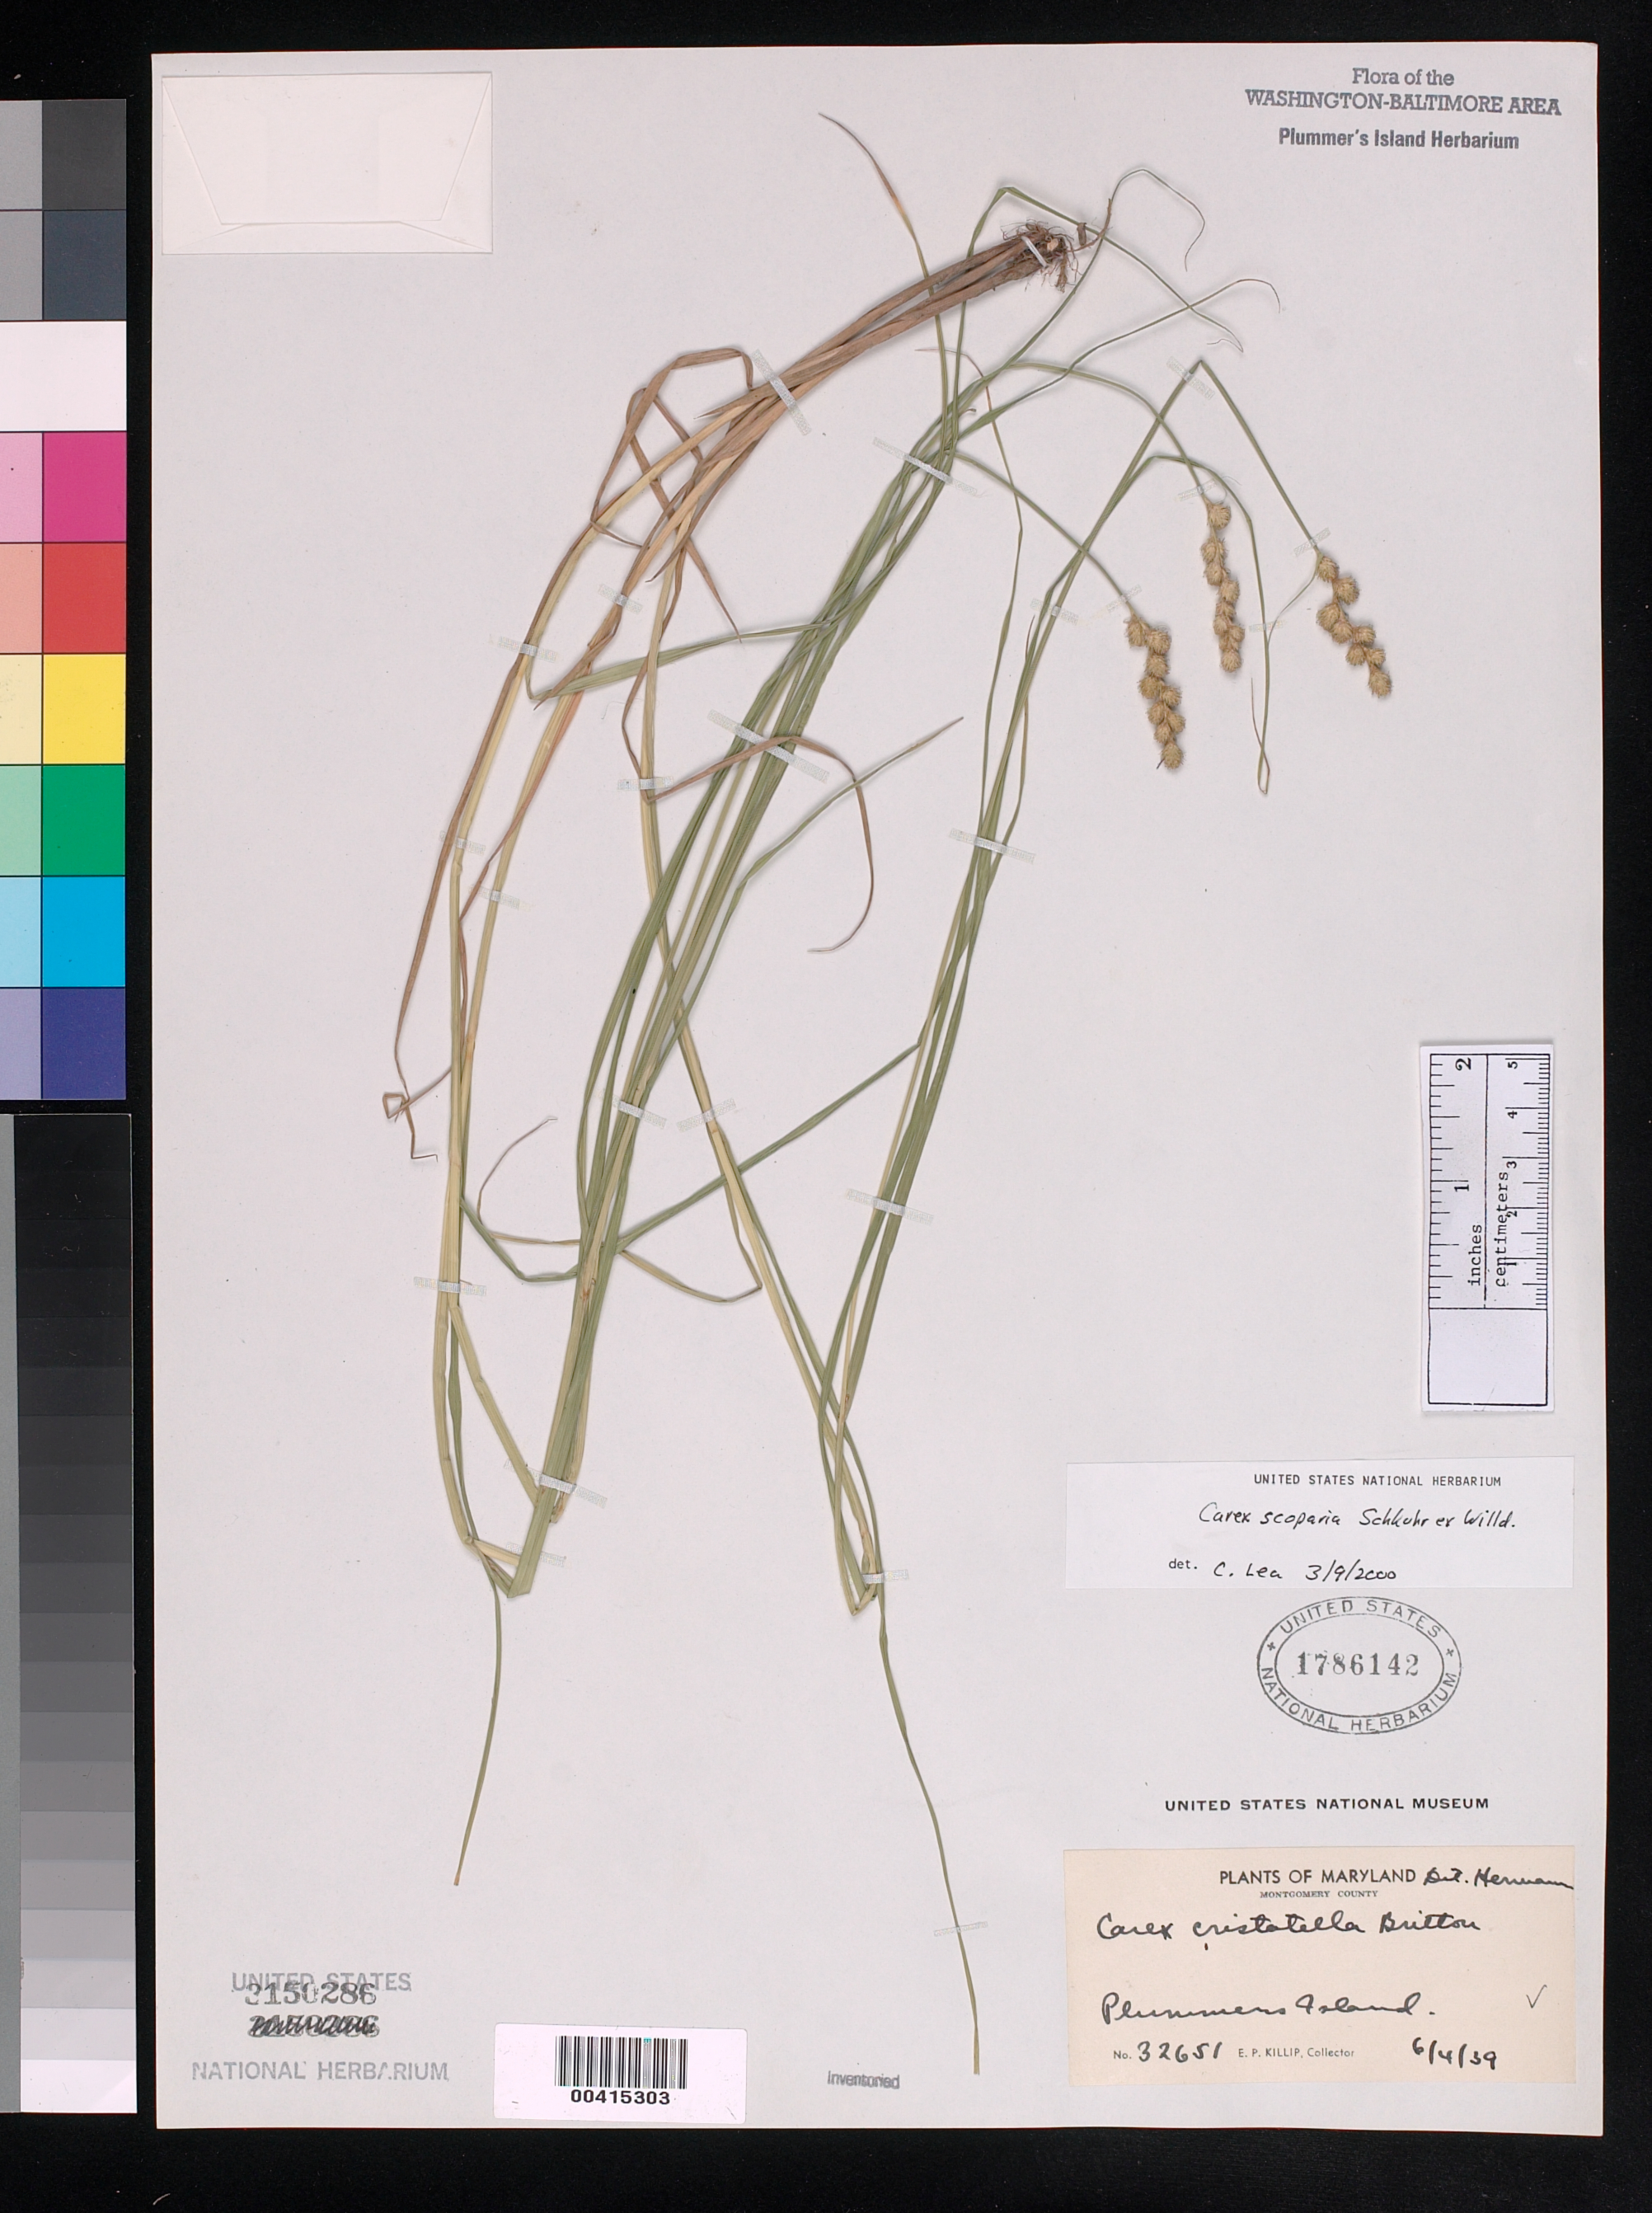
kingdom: Plantae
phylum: Tracheophyta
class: Liliopsida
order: Poales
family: Cyperaceae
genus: Carex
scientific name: Carex scoparia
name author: Schkuhr ex Willd.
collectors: E. P. Killip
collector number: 32651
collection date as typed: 04 Jun 1939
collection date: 1939-06-04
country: United States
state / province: Maryland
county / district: Montgomery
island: Plummers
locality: Plummer's Island Plummers Island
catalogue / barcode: US 3150286